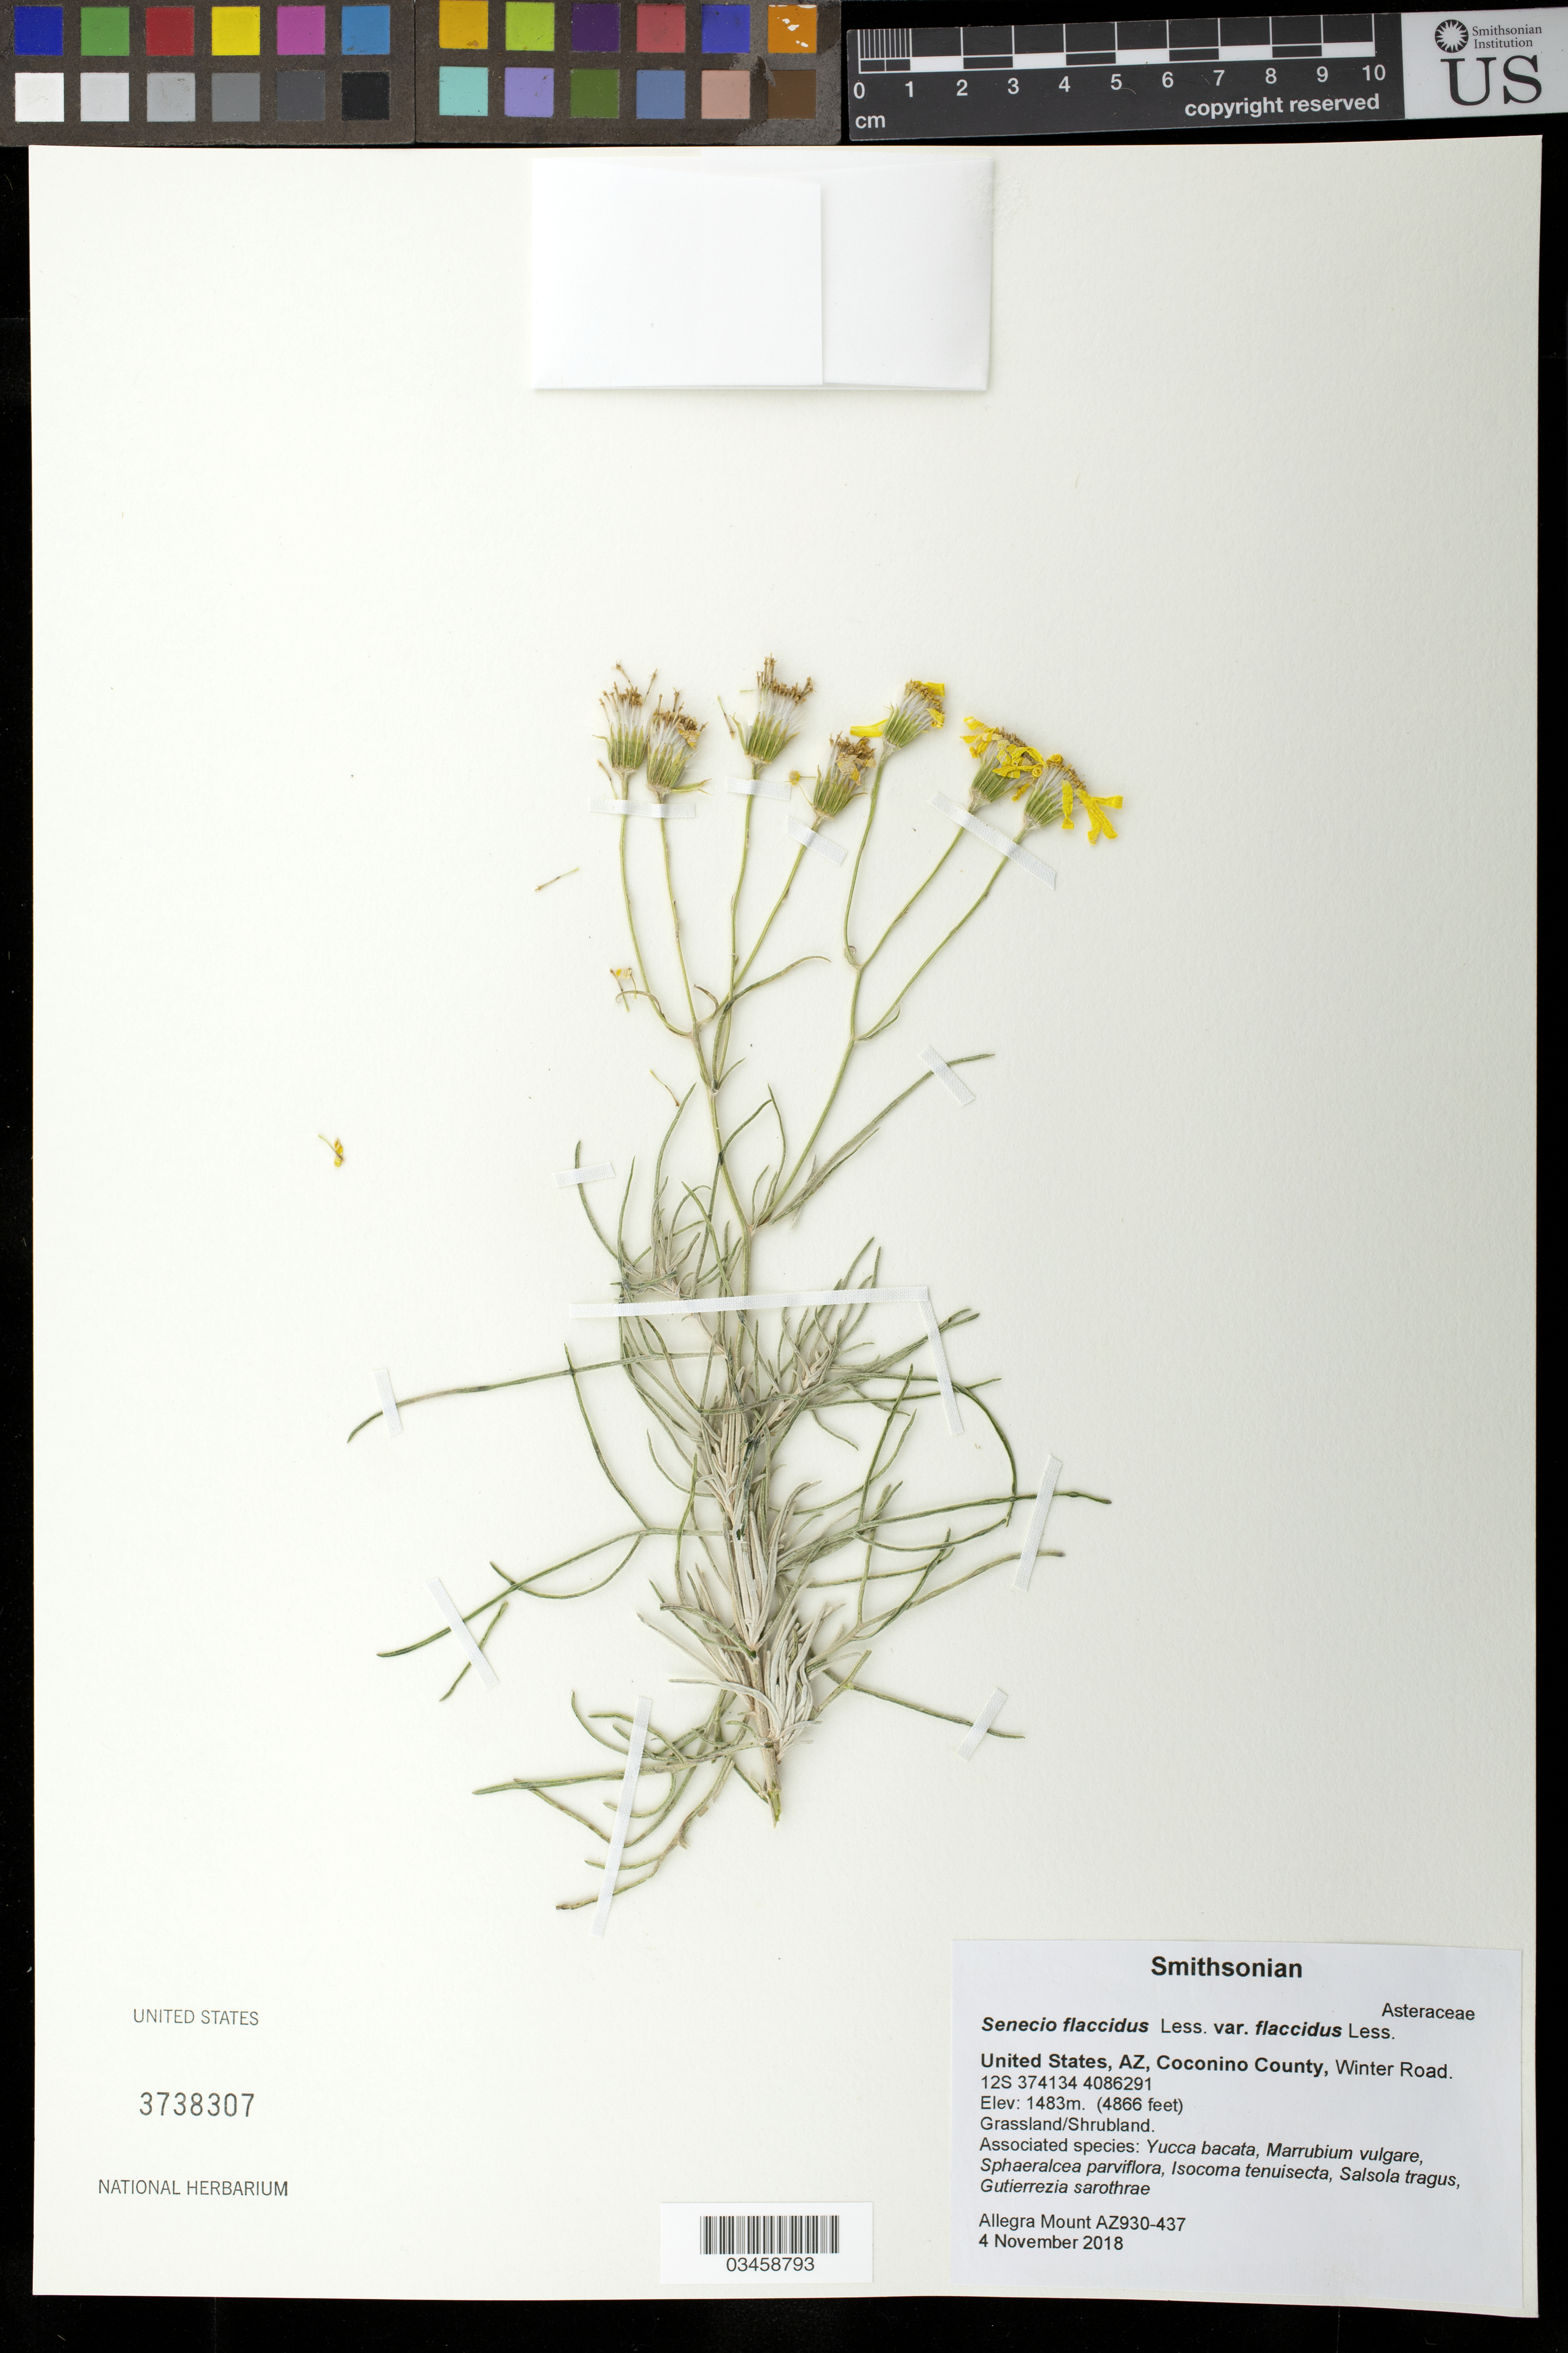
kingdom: Plantae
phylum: Tracheophyta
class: Magnoliopsida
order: Asterales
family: Asteraceae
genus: Senecio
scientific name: Senecio flaccidus var. flaccidus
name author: Less.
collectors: A. Mount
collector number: AZ930-437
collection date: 2018-11-04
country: United States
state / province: Arizona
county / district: Cococino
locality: Winter Road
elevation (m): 1483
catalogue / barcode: US 3738307